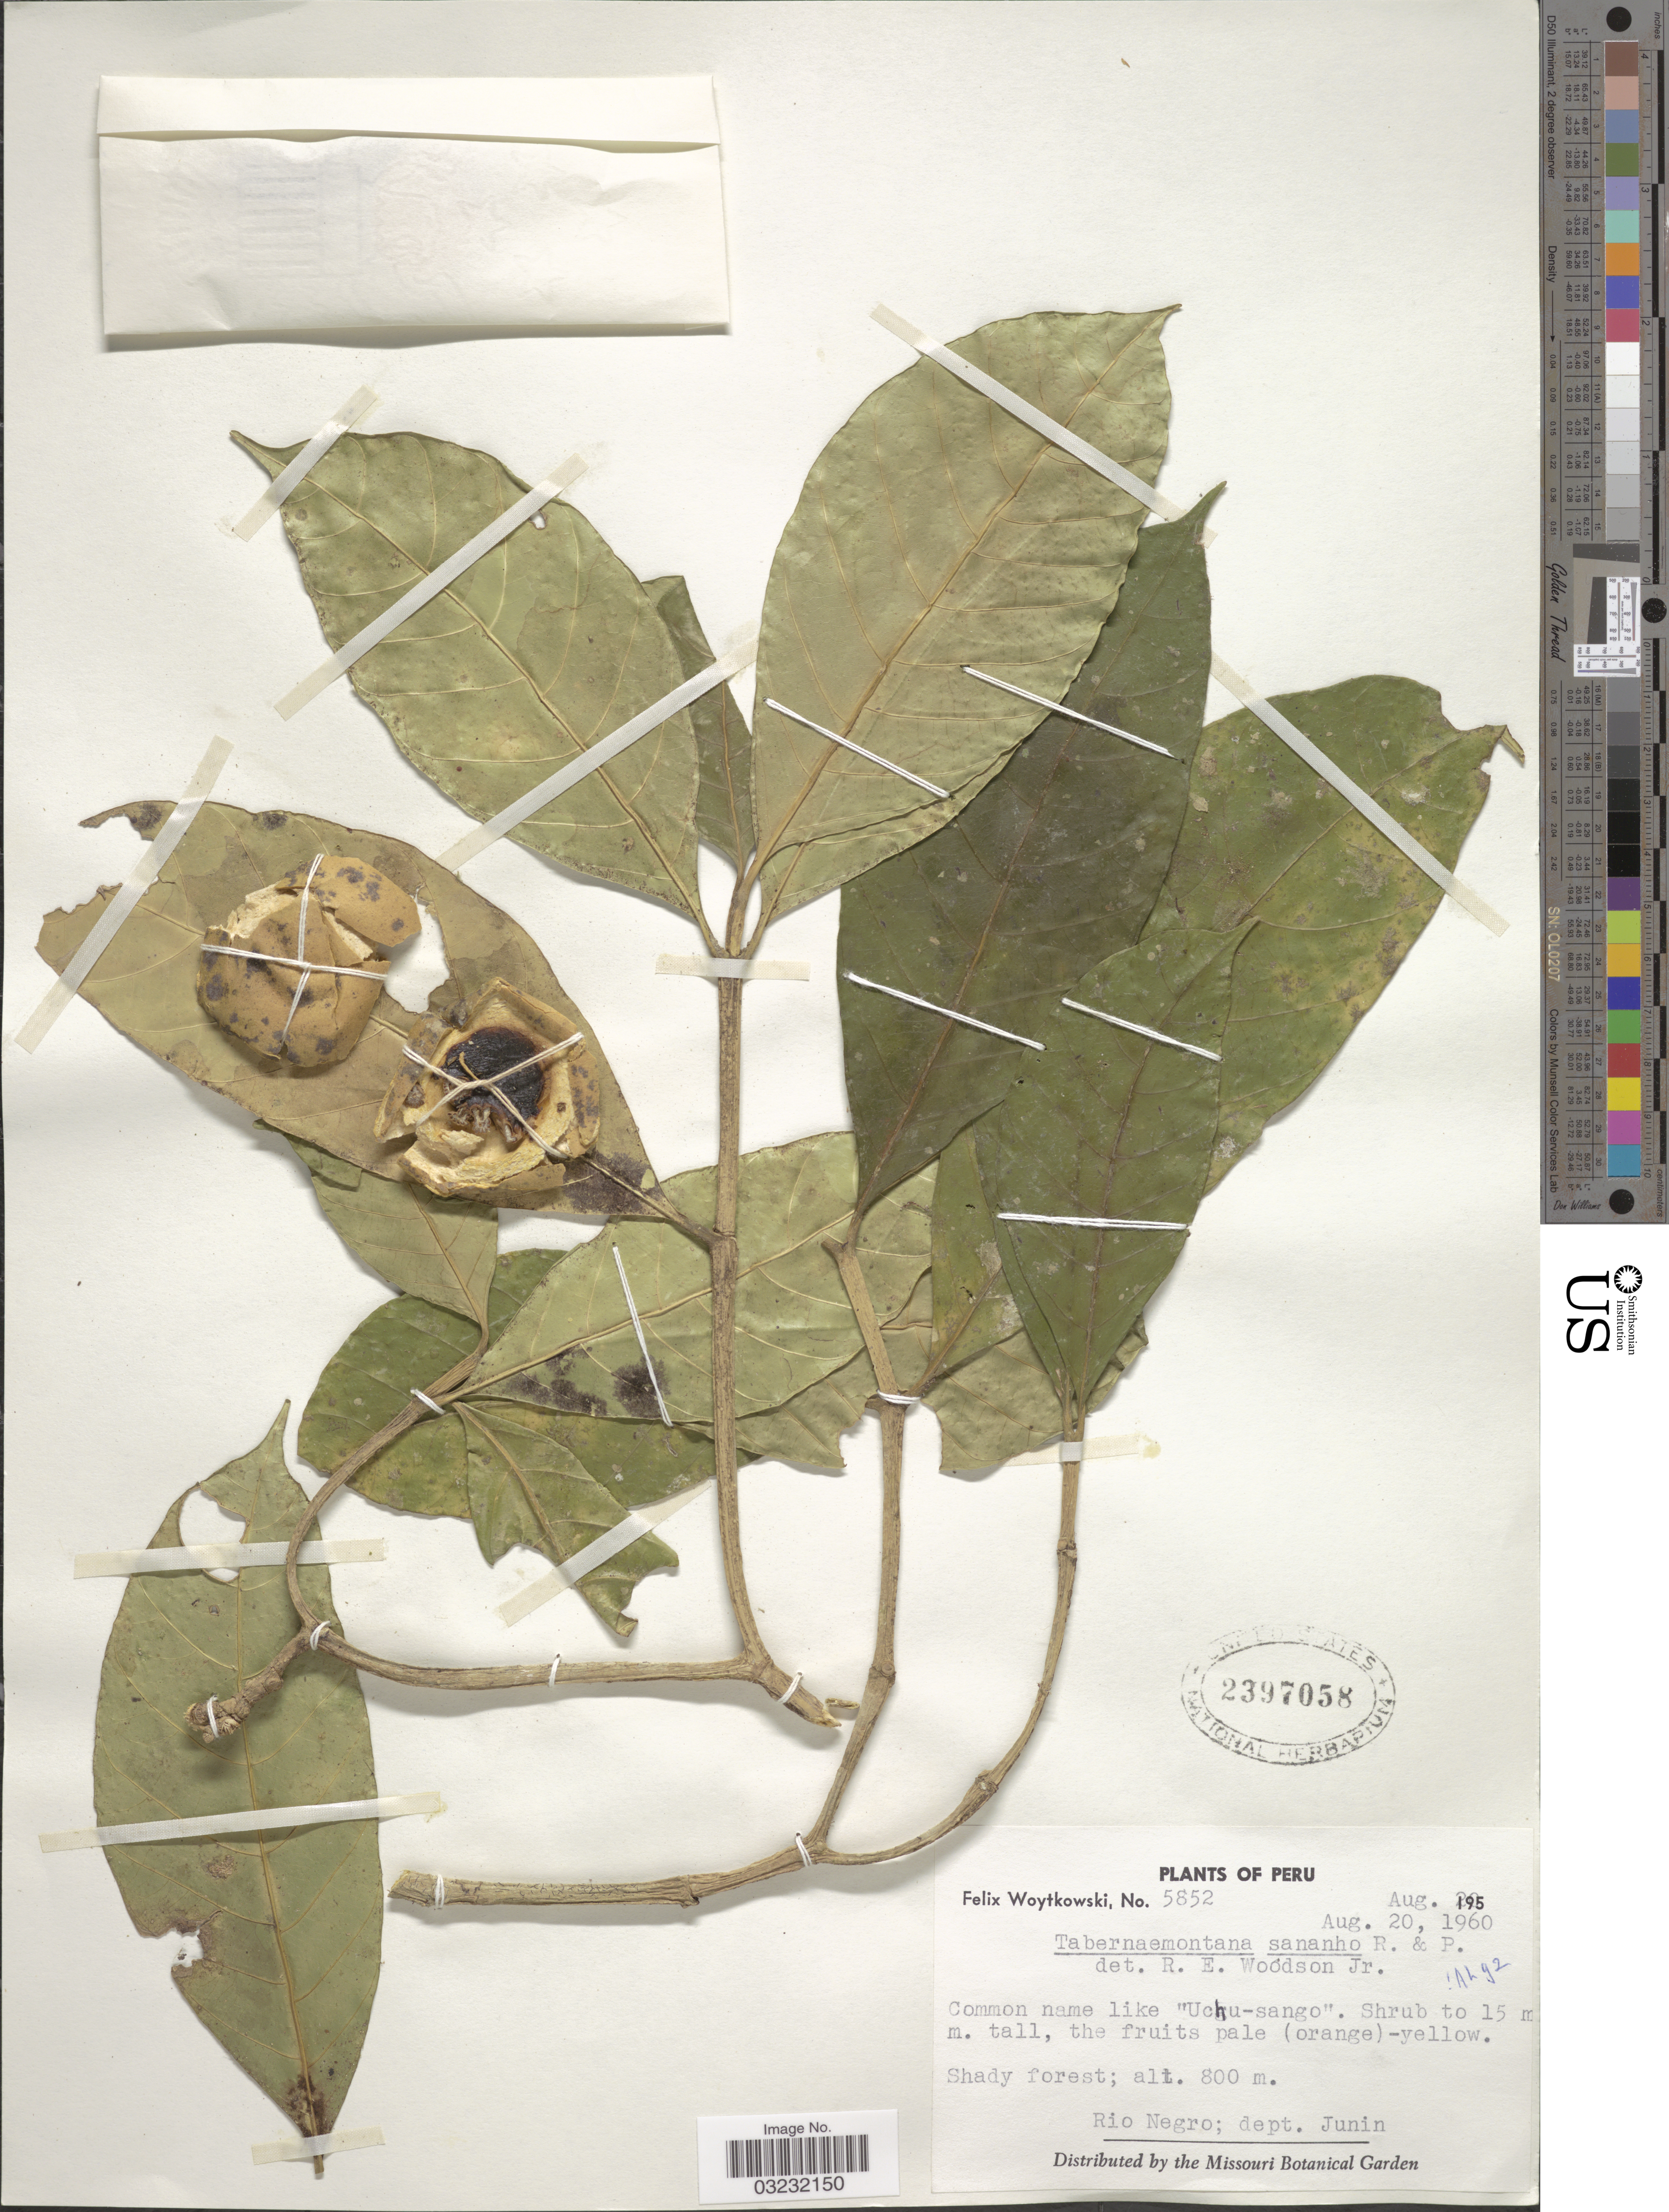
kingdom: Plantae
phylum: Tracheophyta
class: Magnoliopsida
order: Gentianales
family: Apocynaceae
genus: Tabernaemontana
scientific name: Tabernaemontana sananho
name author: Ruiz & Pav.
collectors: F. Woytkowski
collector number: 5852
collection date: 1960-08-20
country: Peru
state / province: Junín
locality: Rio Negro; dept. Junin.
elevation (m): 800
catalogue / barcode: US 2397058